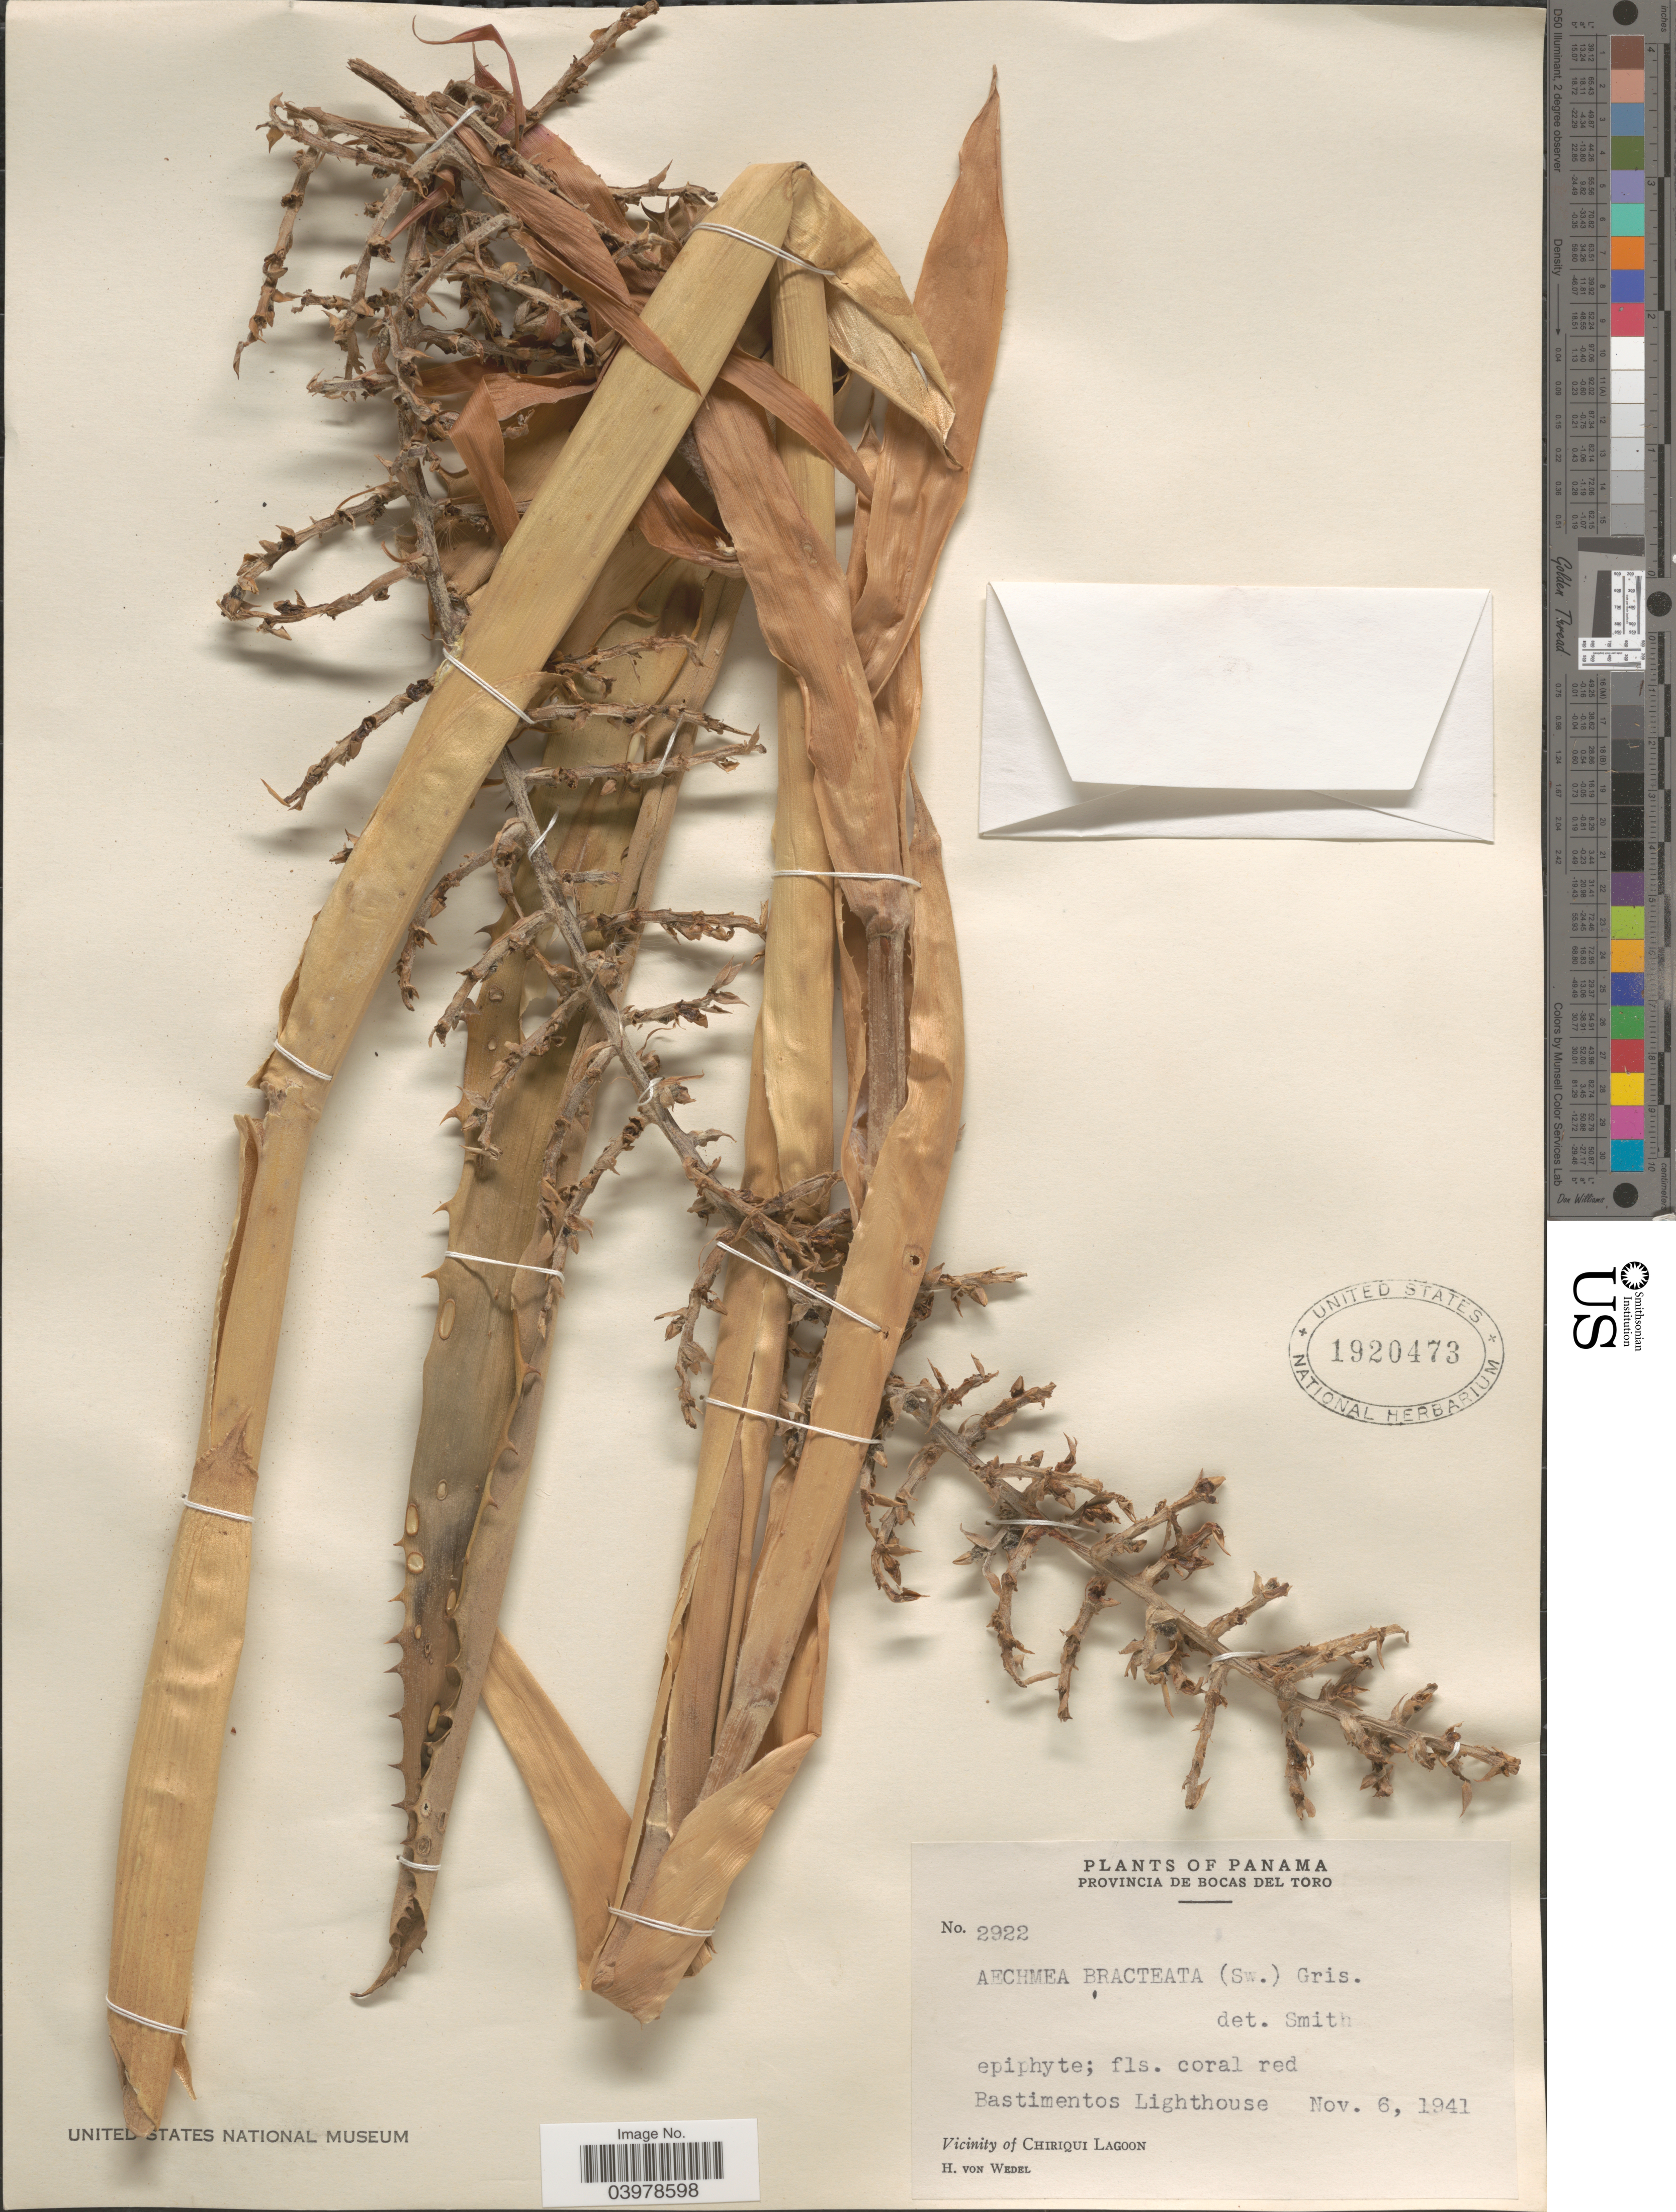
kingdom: Plantae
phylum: Tracheophyta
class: Liliopsida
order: Poales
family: Bromeliaceae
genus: Aechmea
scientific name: Aechmea bracteata var. bracteata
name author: (Sw.) Griseb.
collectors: H. von Wedel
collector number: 2922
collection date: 1941-11-06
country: Panama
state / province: Bocas del Toro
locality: Bastimentos Lighthouse. Vicinity of Chiriqui Lagoon.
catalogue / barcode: US 1920473